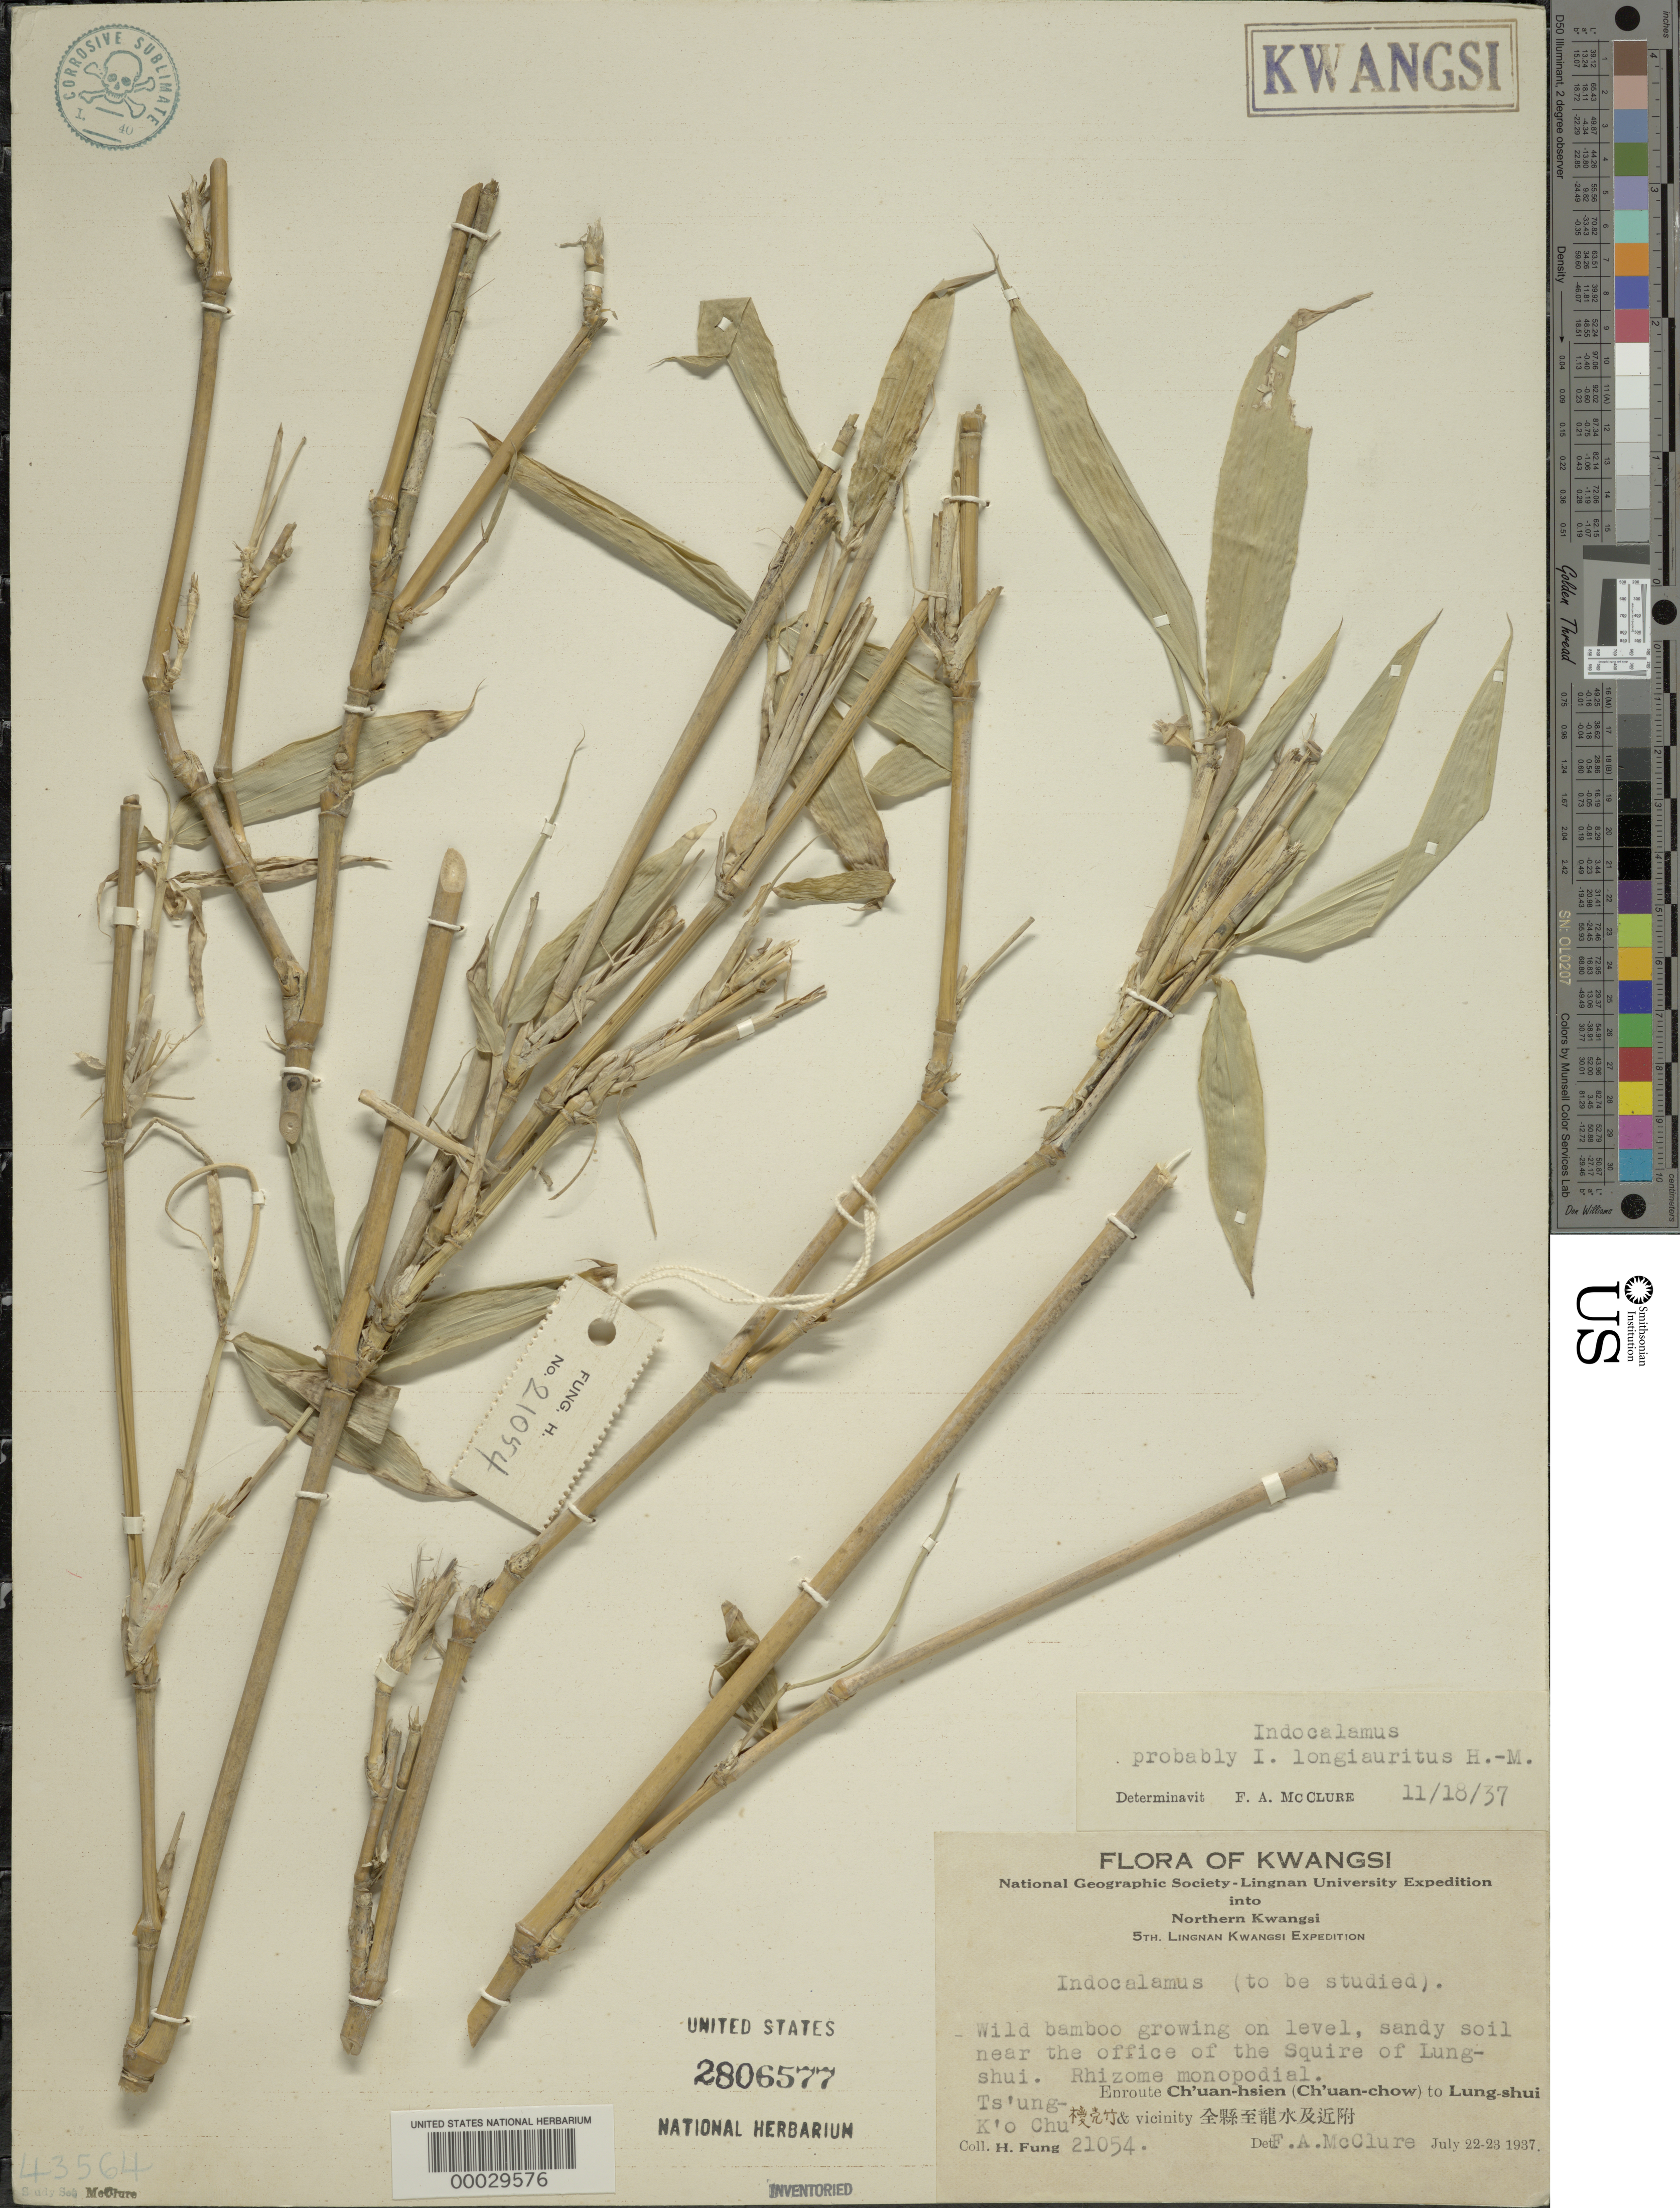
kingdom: Plantae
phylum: Tracheophyta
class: Liliopsida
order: Poales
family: Poaceae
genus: Indocalamus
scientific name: Indocalamus longiauritus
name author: Hand.-Mazz.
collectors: H. L. Fung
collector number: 21054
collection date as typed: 22 Jul 1937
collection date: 1937-07-22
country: China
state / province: Jiangxi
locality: Ch'uan-hsien (ch'uan-chow) to lung-shui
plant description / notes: Lingnan Univ. Herb # 43564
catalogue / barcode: US 2806577